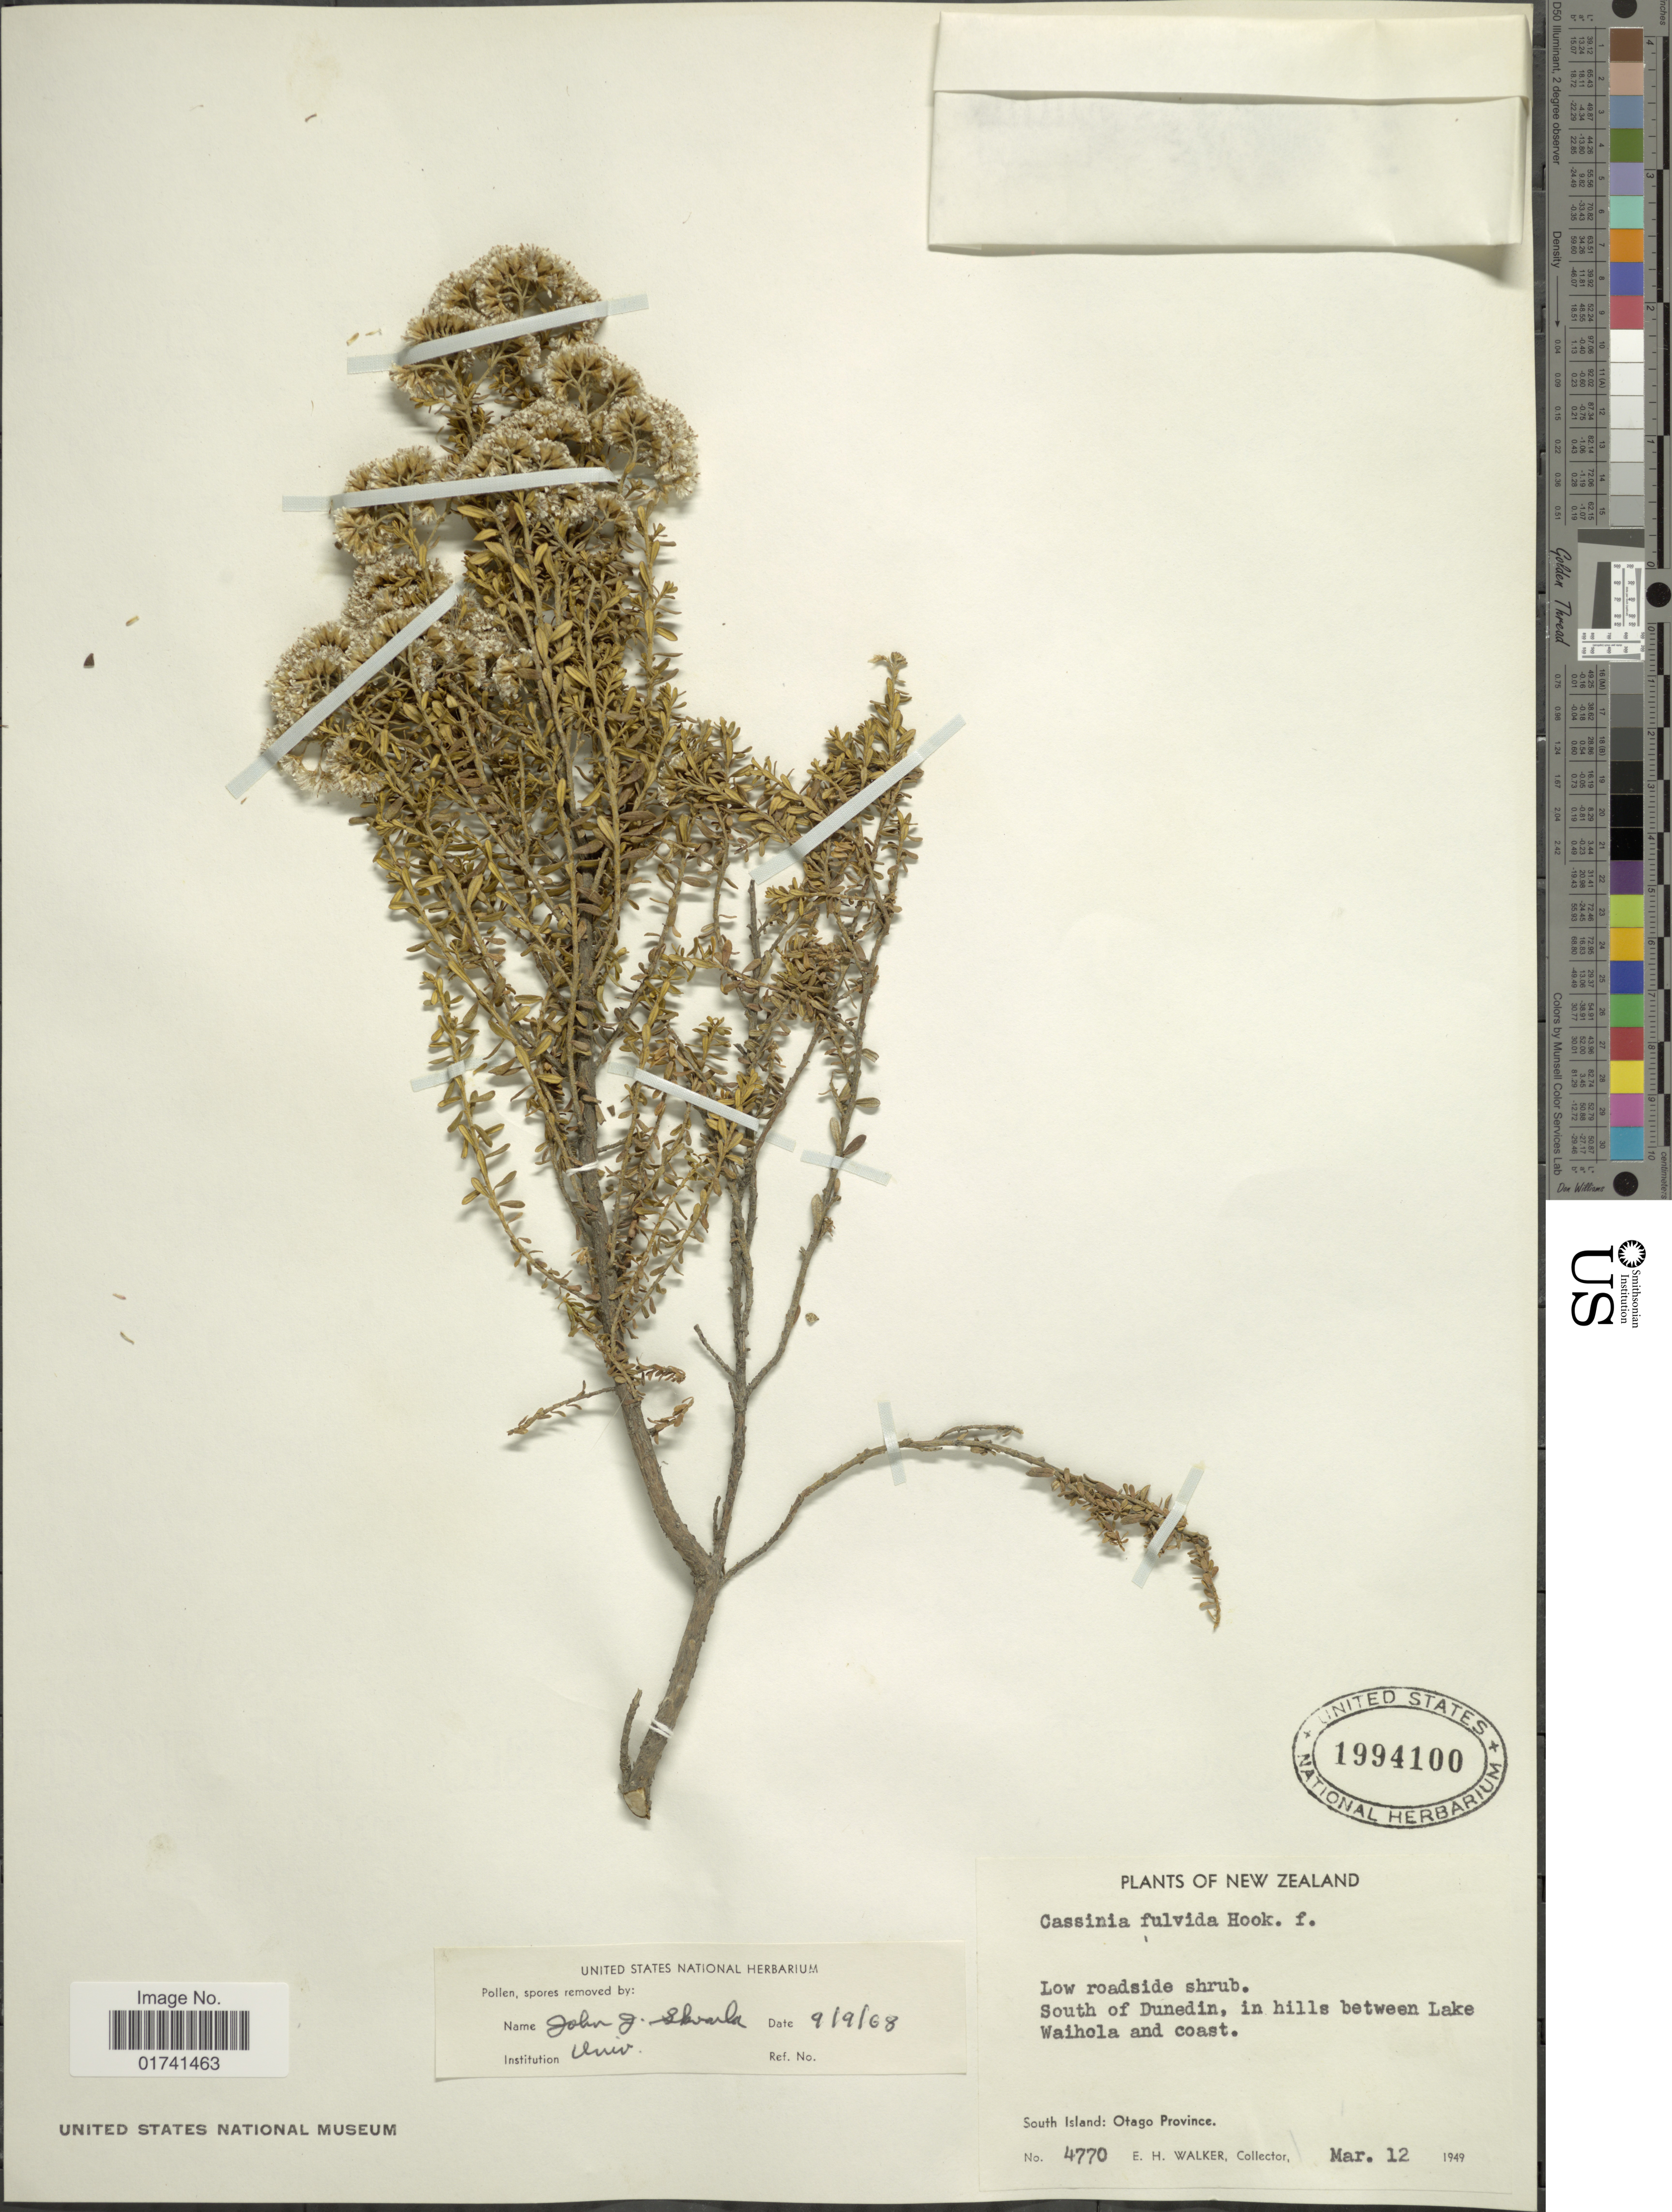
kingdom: Plantae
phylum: Tracheophyta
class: Magnoliopsida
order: Asterales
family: Asteraceae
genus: Cassinia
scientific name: Cassinia fulvida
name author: A. Cunn. & DC.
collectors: E. H. Walker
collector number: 4770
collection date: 1949-03-12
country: New Zealand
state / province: Otago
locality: South Island, low roadside shrub, south of Dunedin, in hills between Lake Waihola and coast.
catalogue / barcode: US 1994100